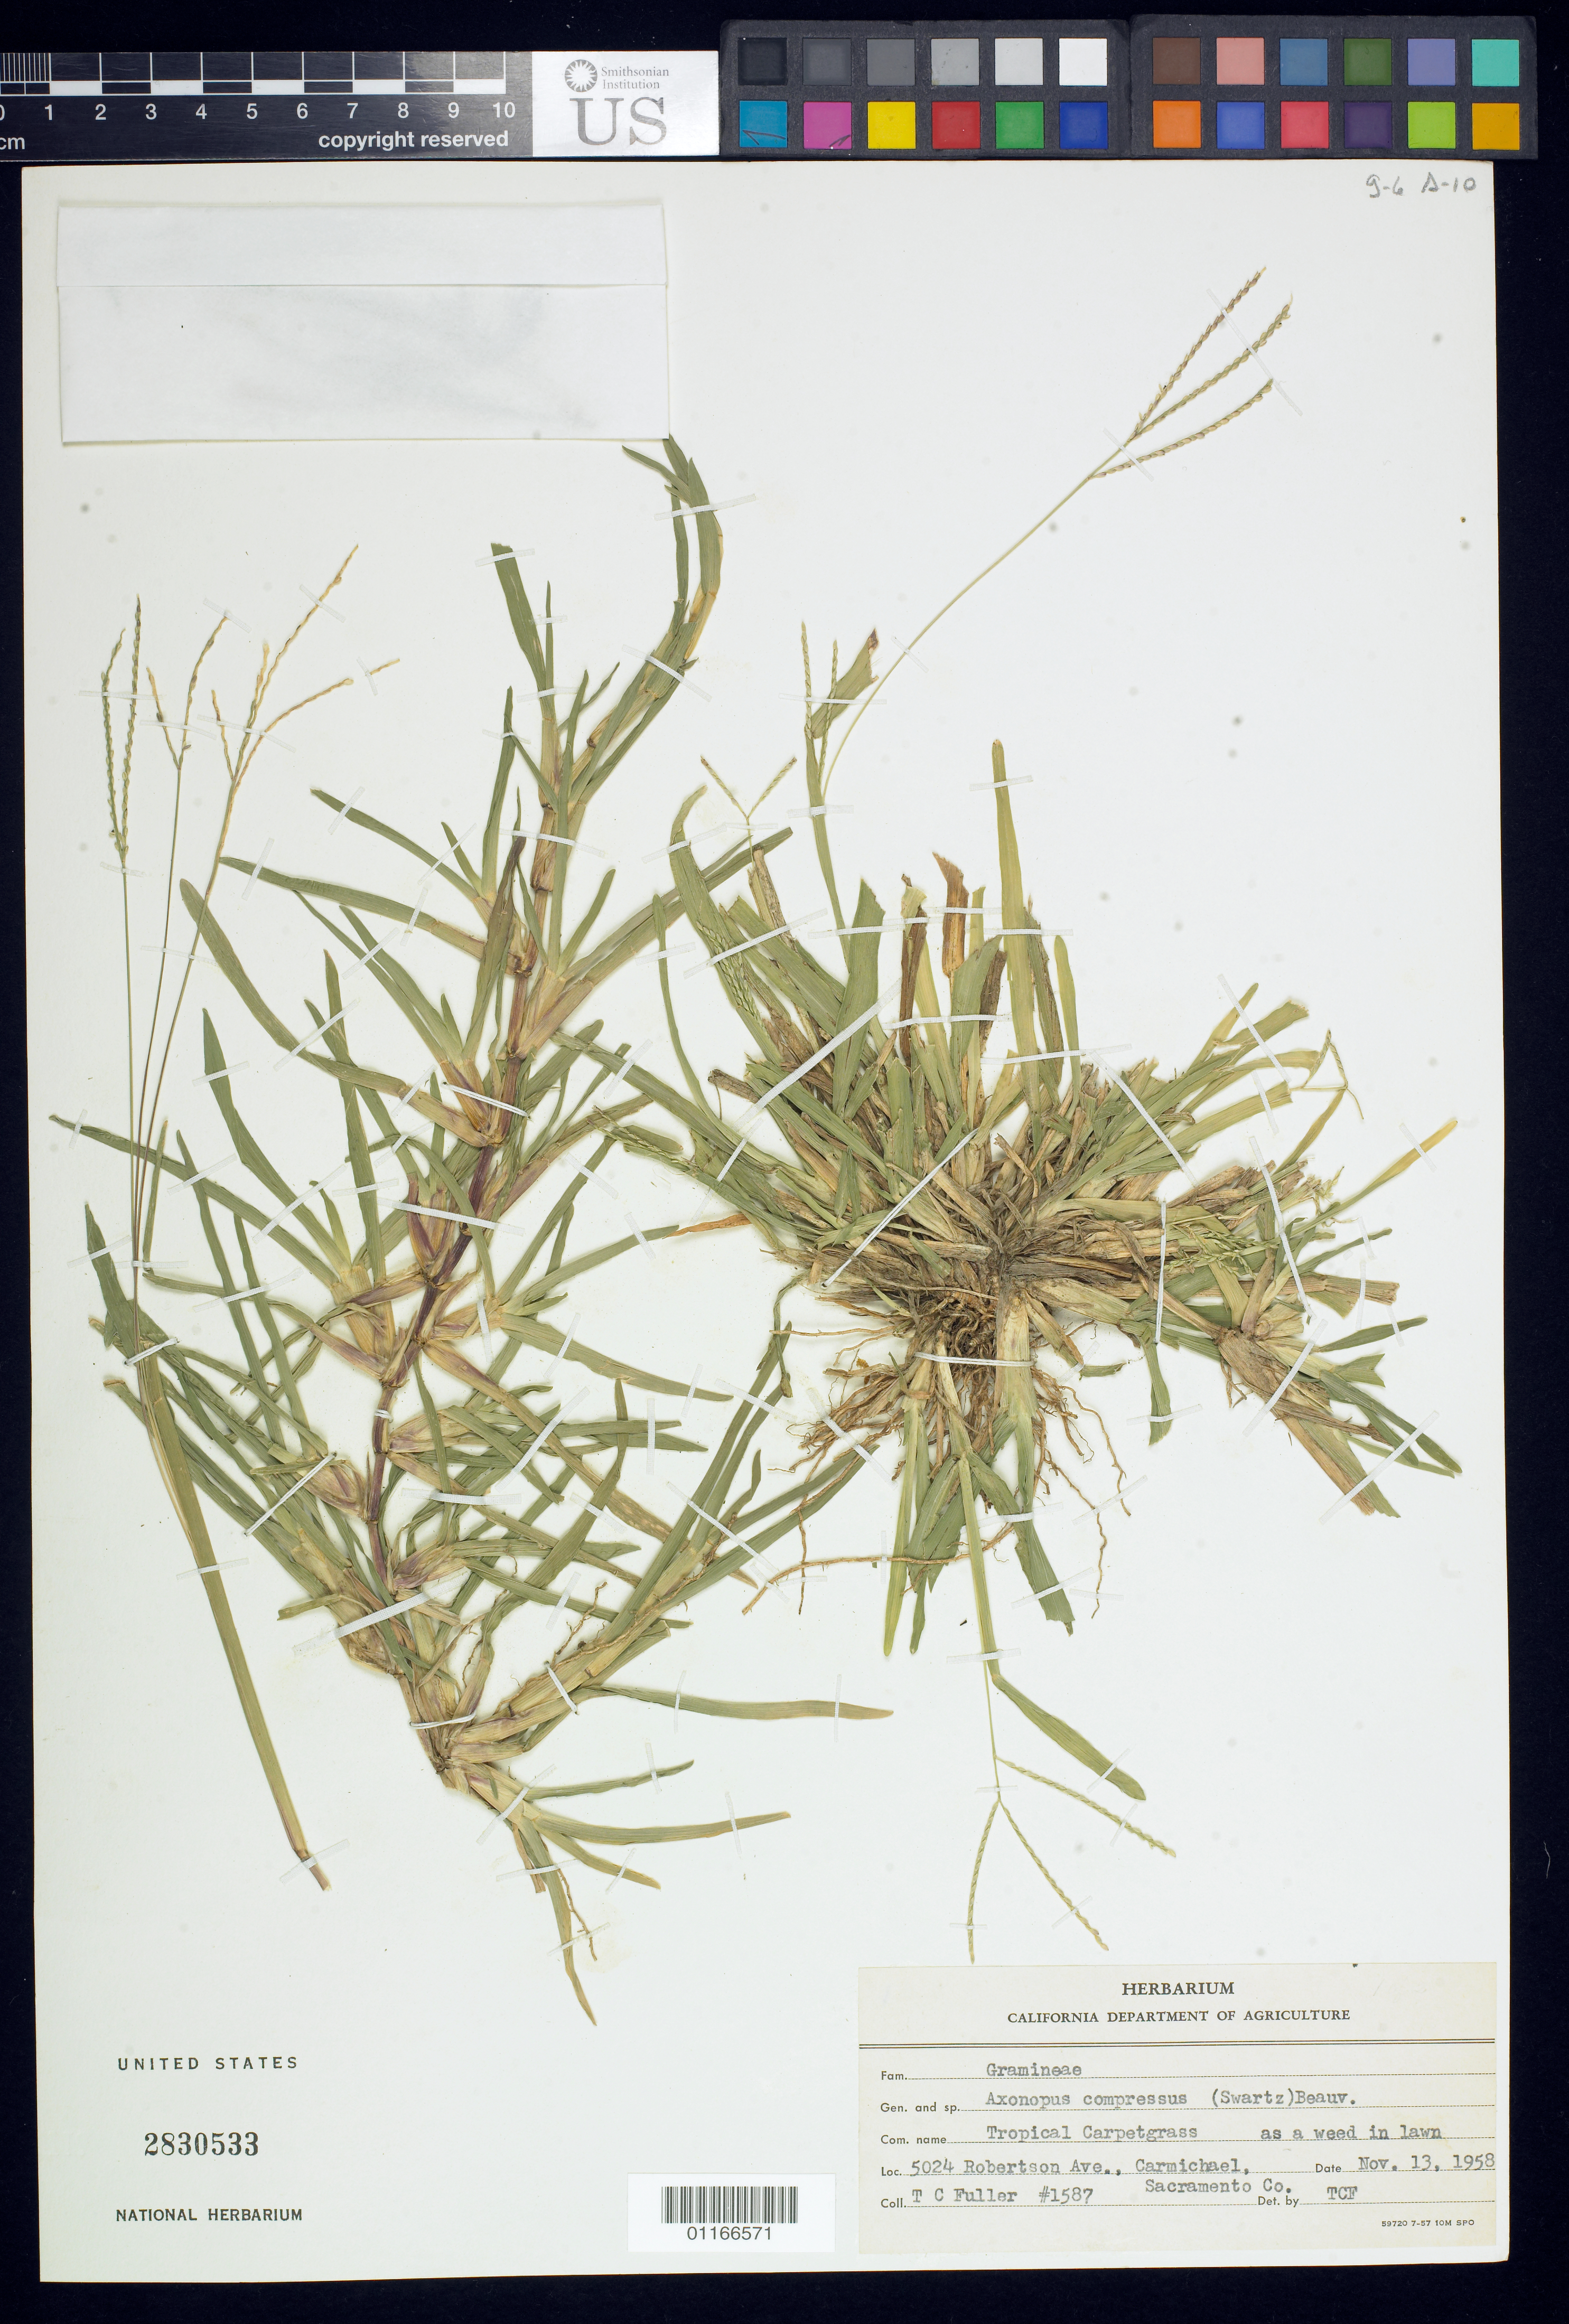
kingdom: Plantae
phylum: Tracheophyta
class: Liliopsida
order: Poales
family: Poaceae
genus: Axonopus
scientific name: Axonopus compressus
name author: (Sw.) P. Beauv.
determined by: Fuller, T. C.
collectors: T. Fuller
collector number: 1587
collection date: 1958-11-13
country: United States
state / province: California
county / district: Sacramento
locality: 5024 Robertson Ave. Carmichael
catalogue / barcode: US 2830533